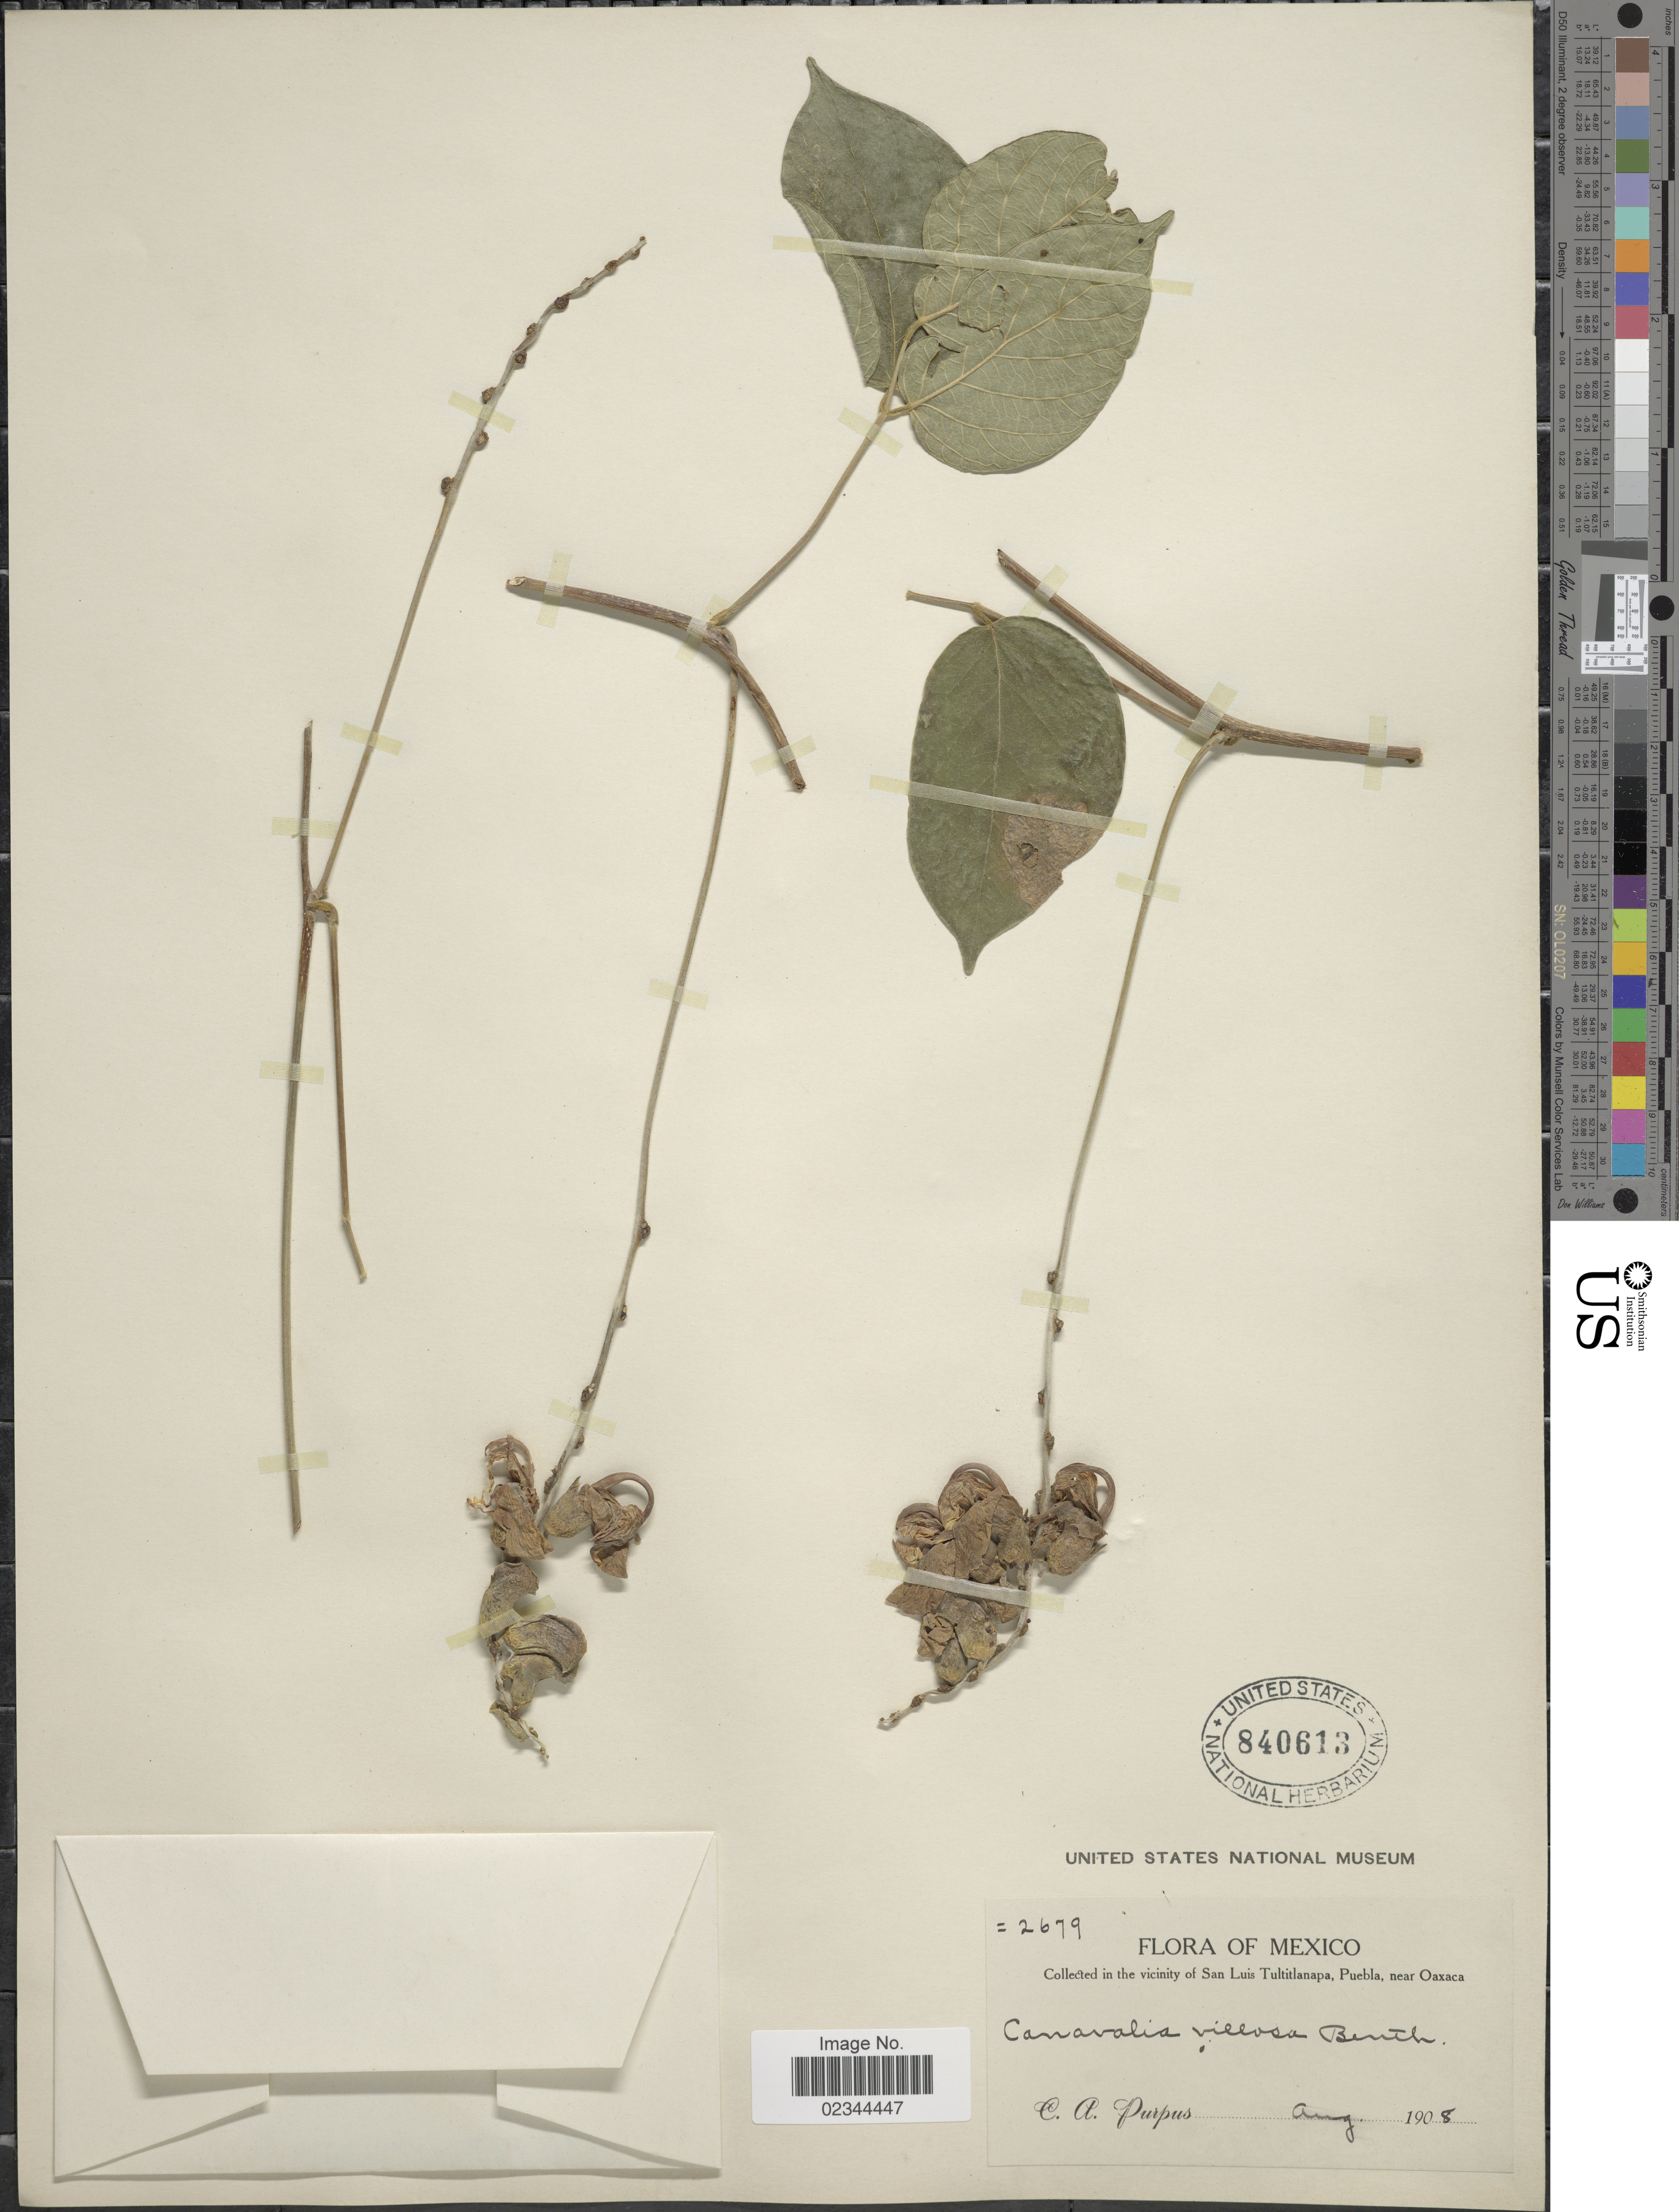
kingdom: Plantae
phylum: Tracheophyta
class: Magnoliopsida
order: Fabales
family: Fabaceae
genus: Canavalia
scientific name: Canavalia villosa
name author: Benth.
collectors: C. A. Purpus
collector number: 2679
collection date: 1908-08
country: Mexico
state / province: Puebla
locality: In the vicinity of San Luis Tultitlanapa, Puebla, near Oaxaca.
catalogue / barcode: US 840613